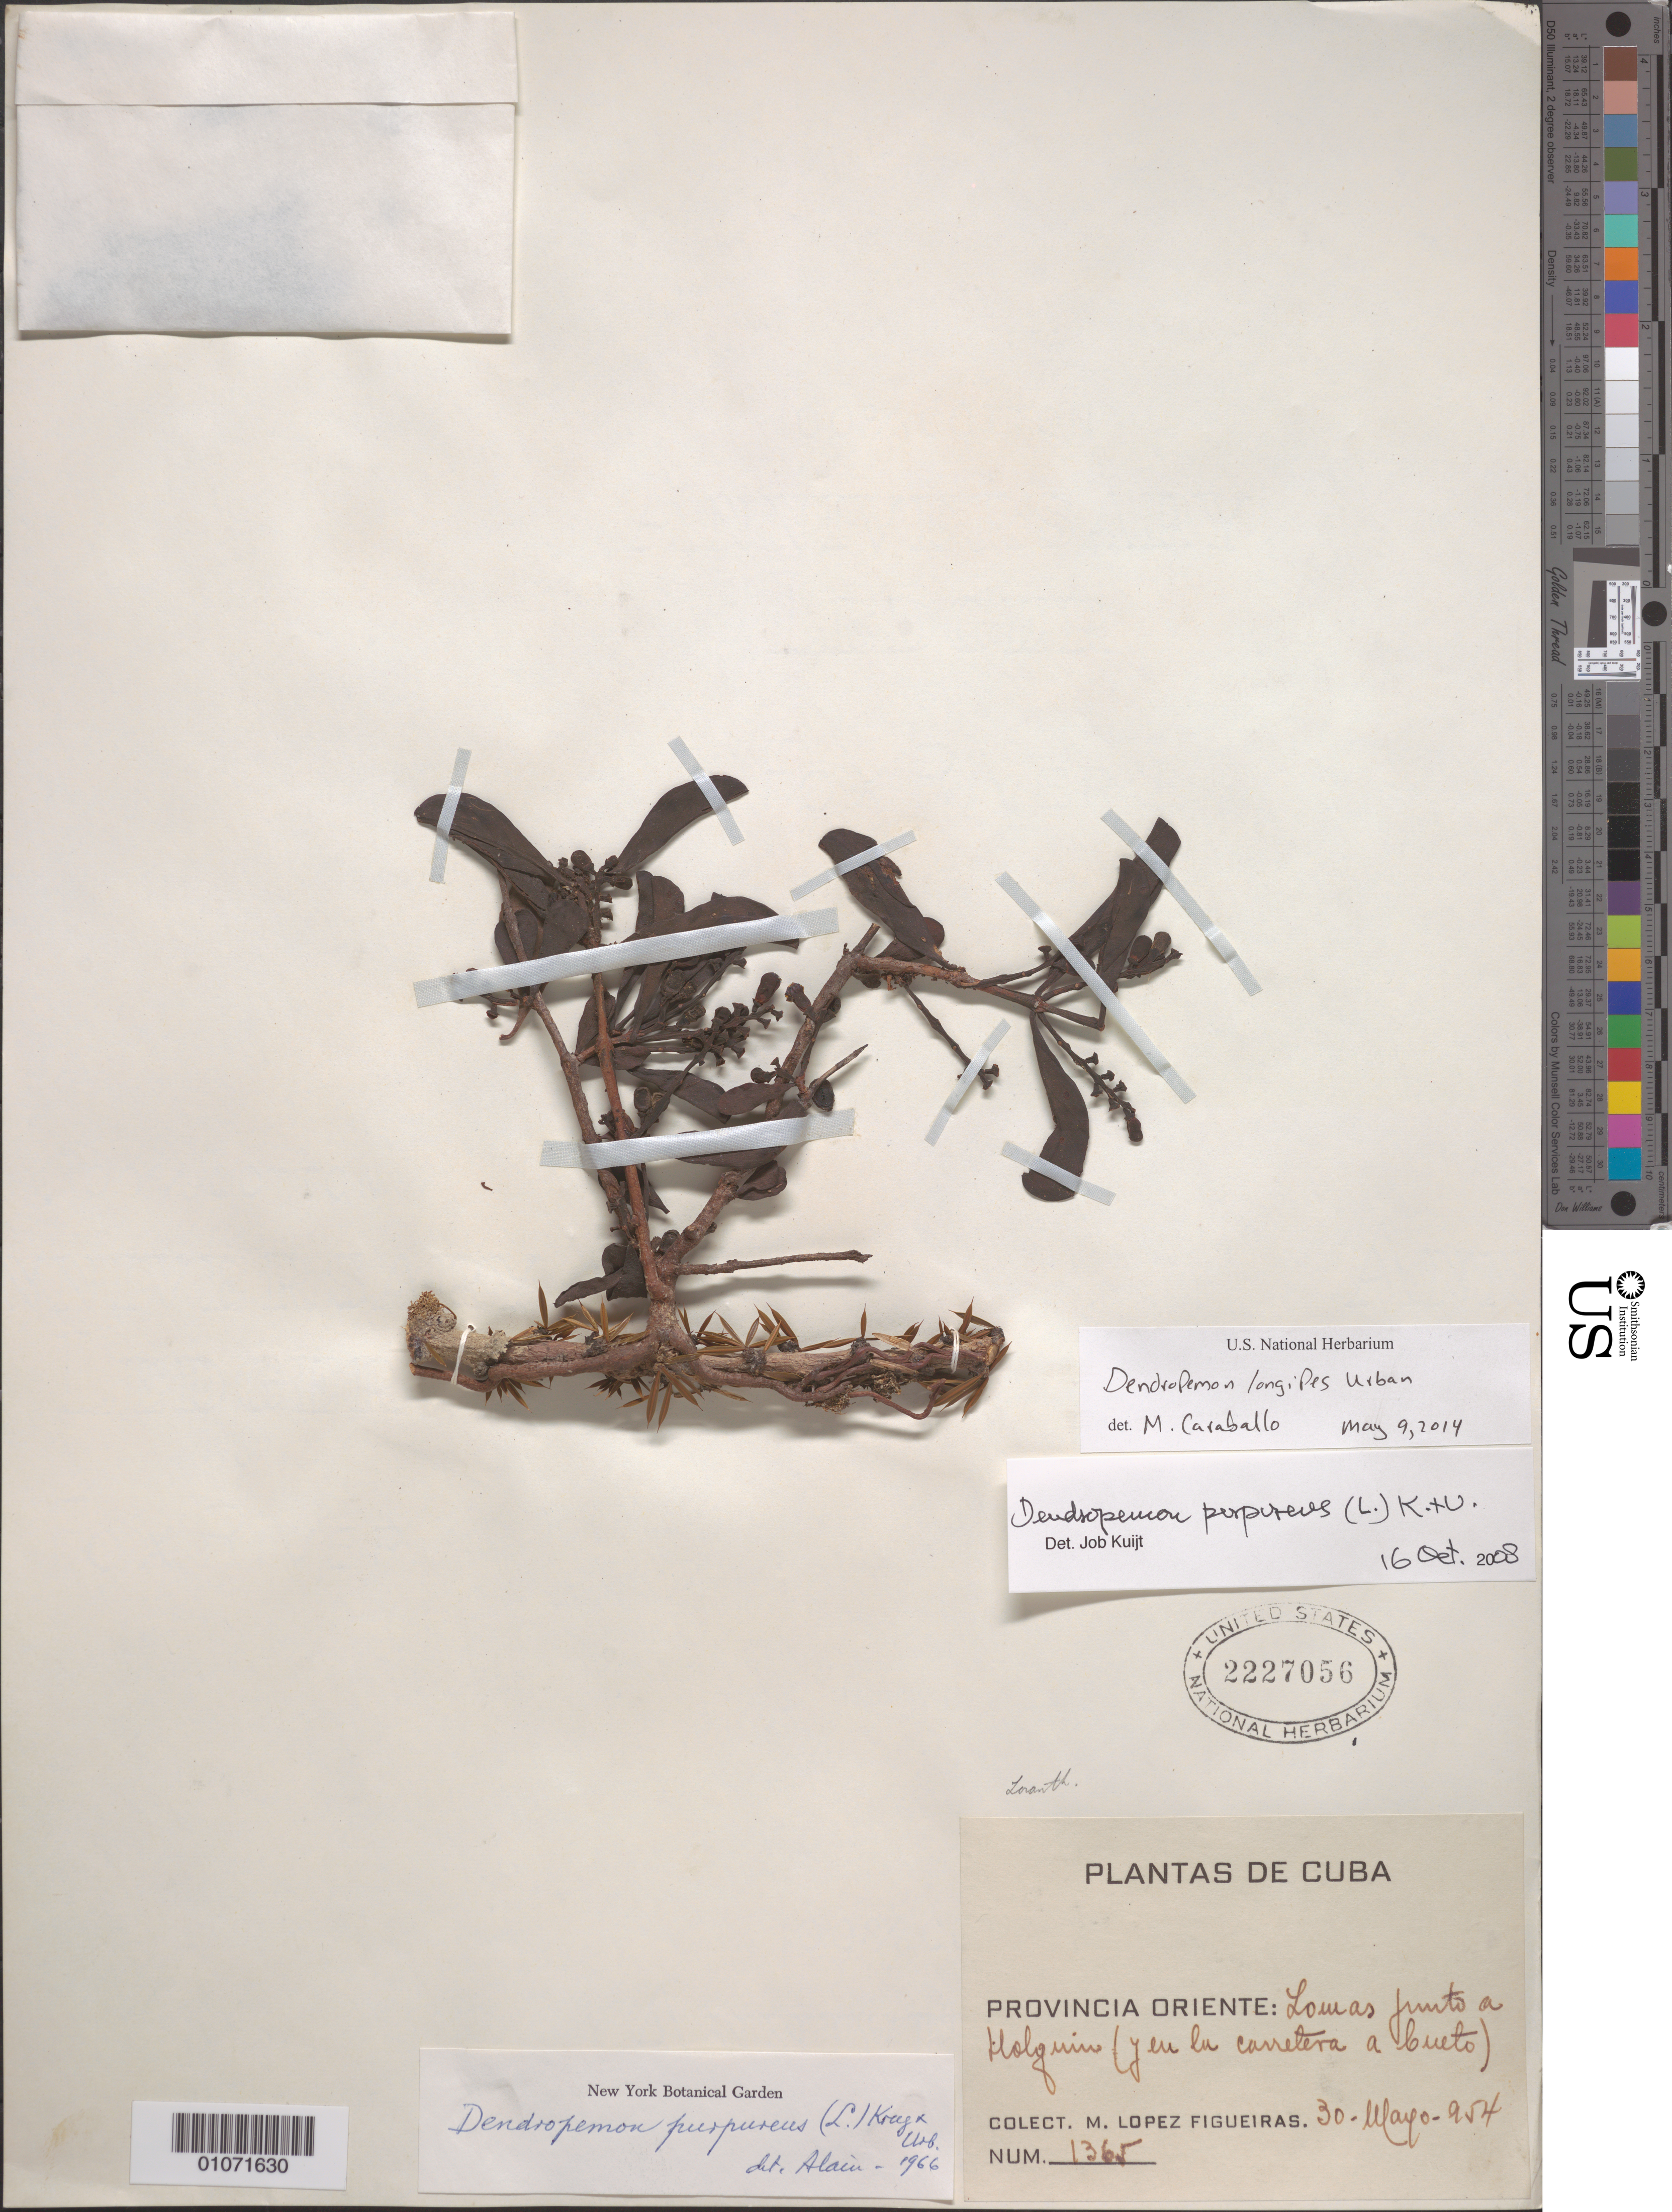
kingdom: Plantae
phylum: Tracheophyta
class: Magnoliopsida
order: Santalales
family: Loranthaceae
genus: Dendropemon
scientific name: Dendropemon longipes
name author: Urb.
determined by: Caraballo-Ortiz, Marcos A., (MISS), University of Mississippi (UNITED STATES)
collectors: M. López Figueiras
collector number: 1365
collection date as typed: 30 May 1954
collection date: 1954-05-30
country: Cuba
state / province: Holguín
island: Cuba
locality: Lomas junto a Holguin (y en la carretera a Cueto)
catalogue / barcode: US 2227056